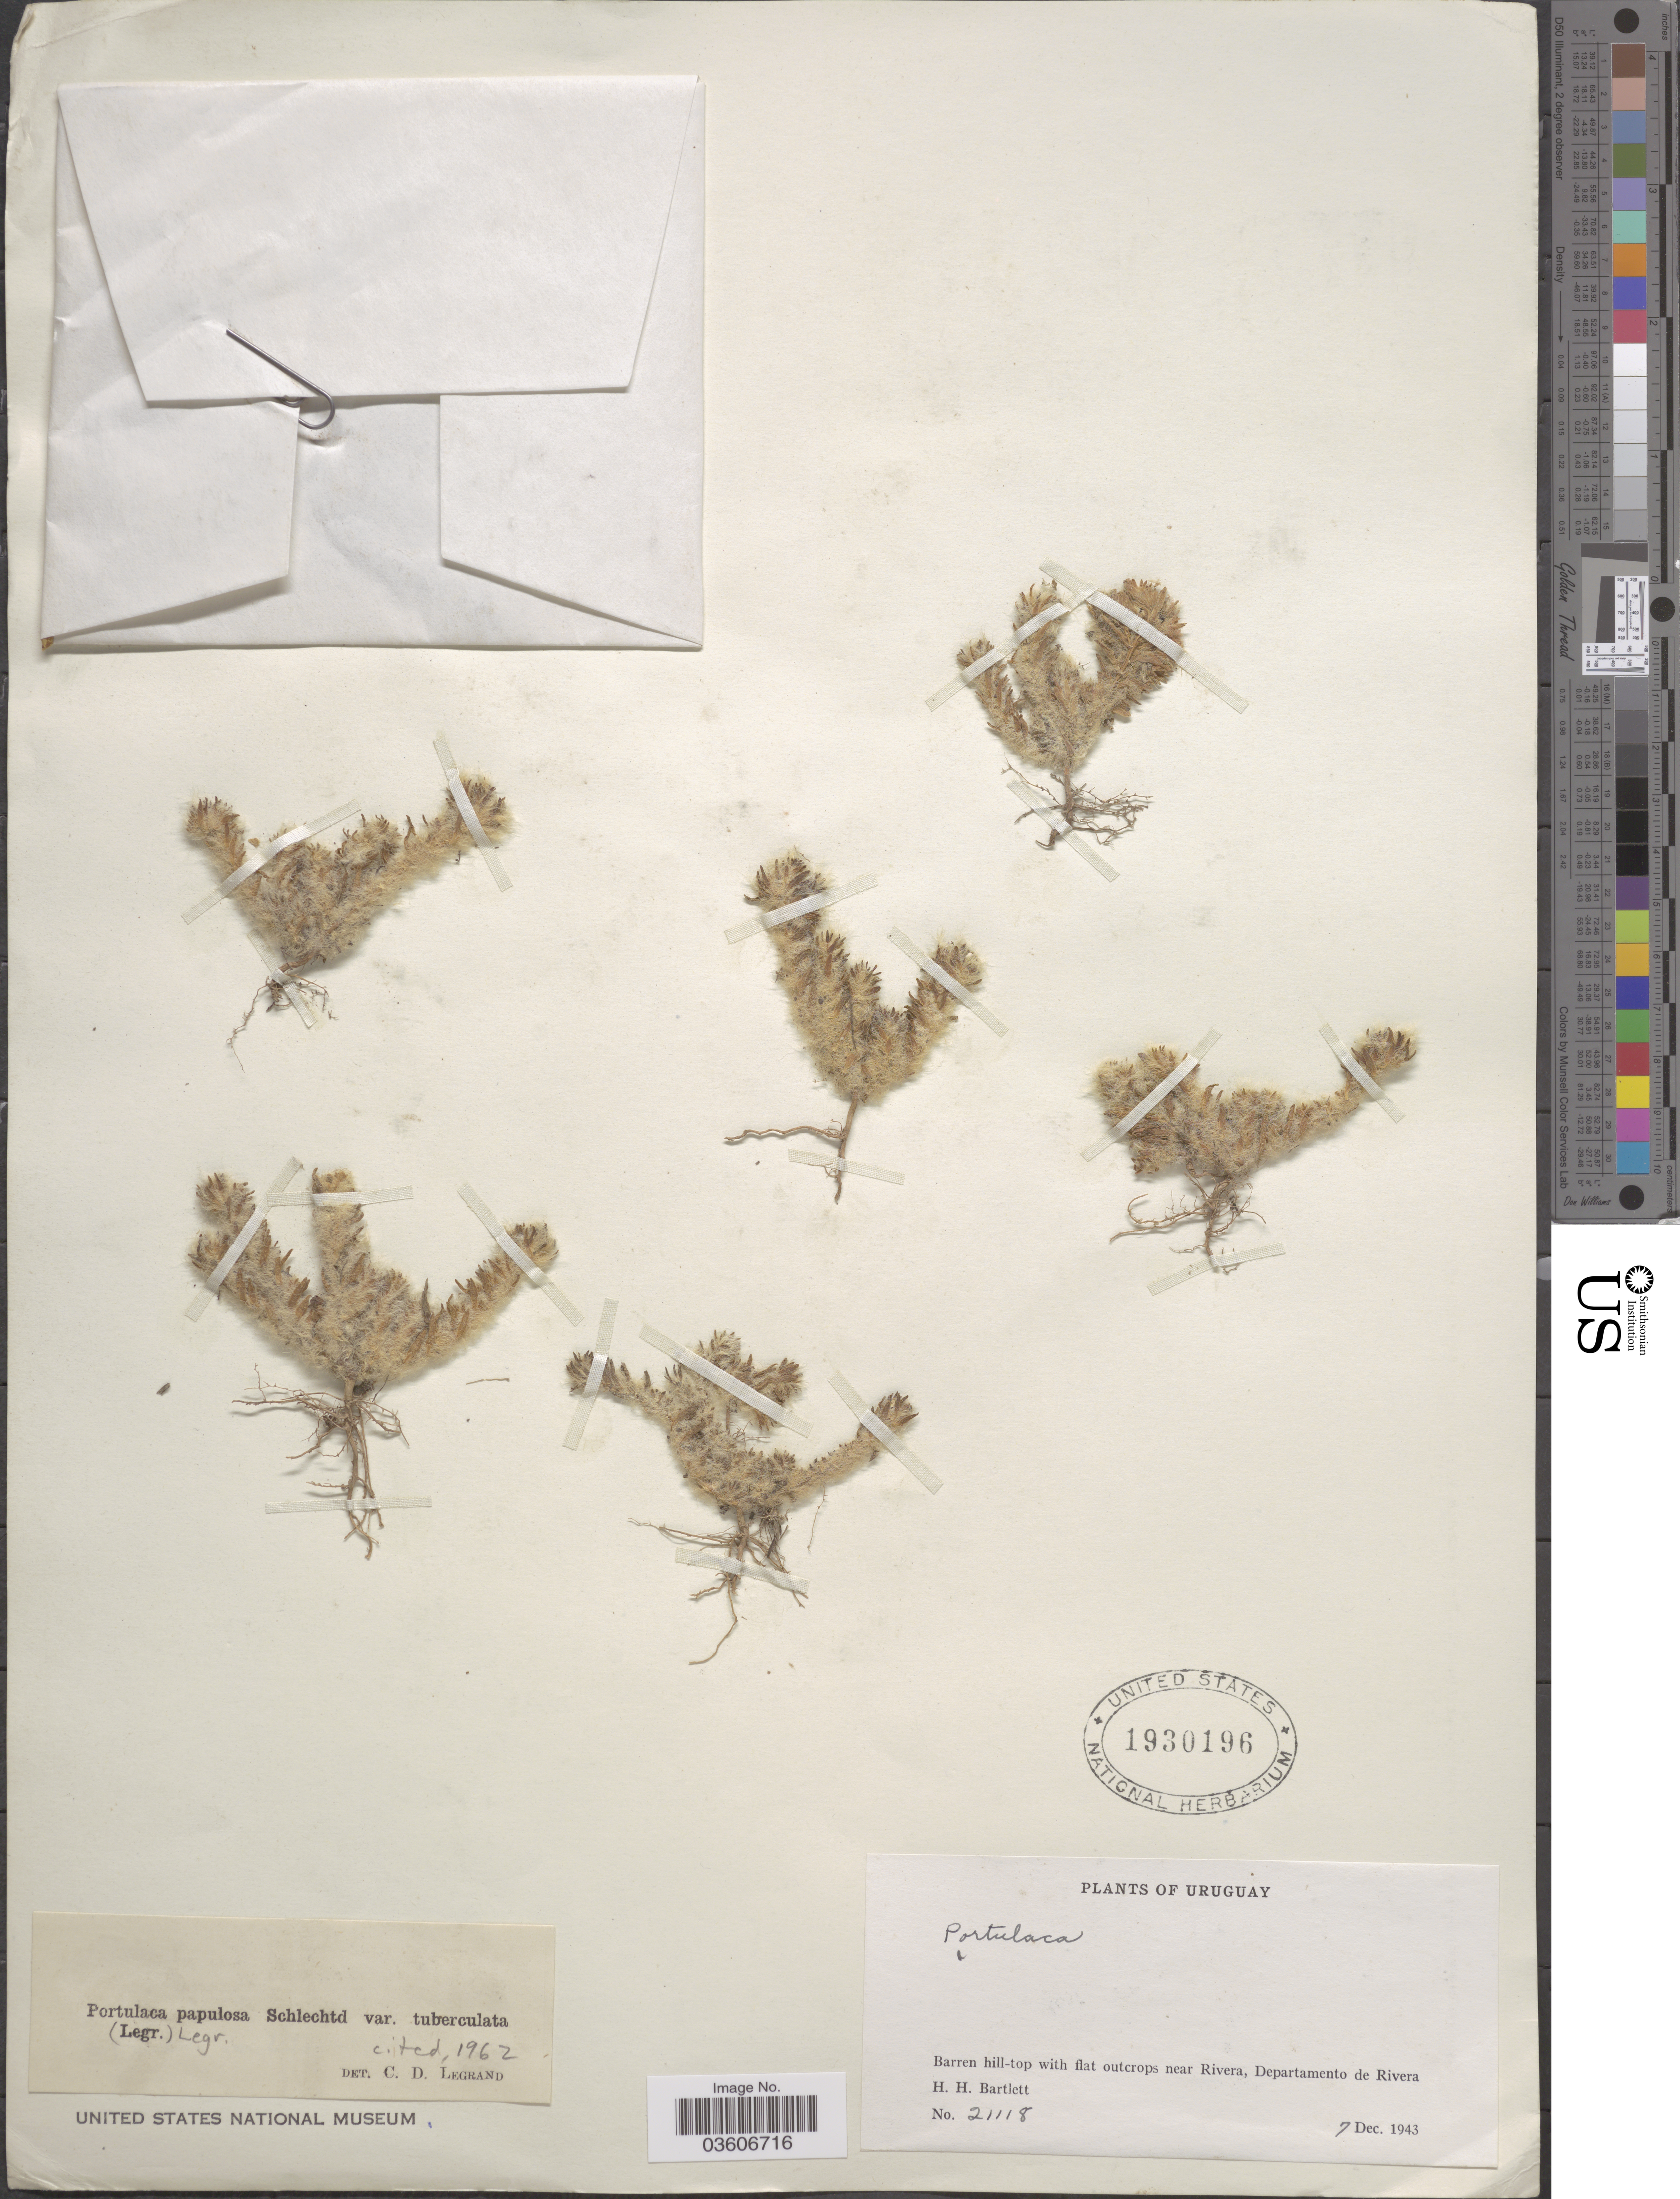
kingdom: Plantae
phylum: Tracheophyta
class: Magnoliopsida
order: Caryophyllales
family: Portulacaceae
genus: Portulaca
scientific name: Portulaca papulosa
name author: Schltdl.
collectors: H. H. Bartlett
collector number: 21118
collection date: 1943-12-07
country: Uruguay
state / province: Rivera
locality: Barren hill-top with flat outcrops near Rivera, Departamento de Rivera.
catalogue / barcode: US 1930196